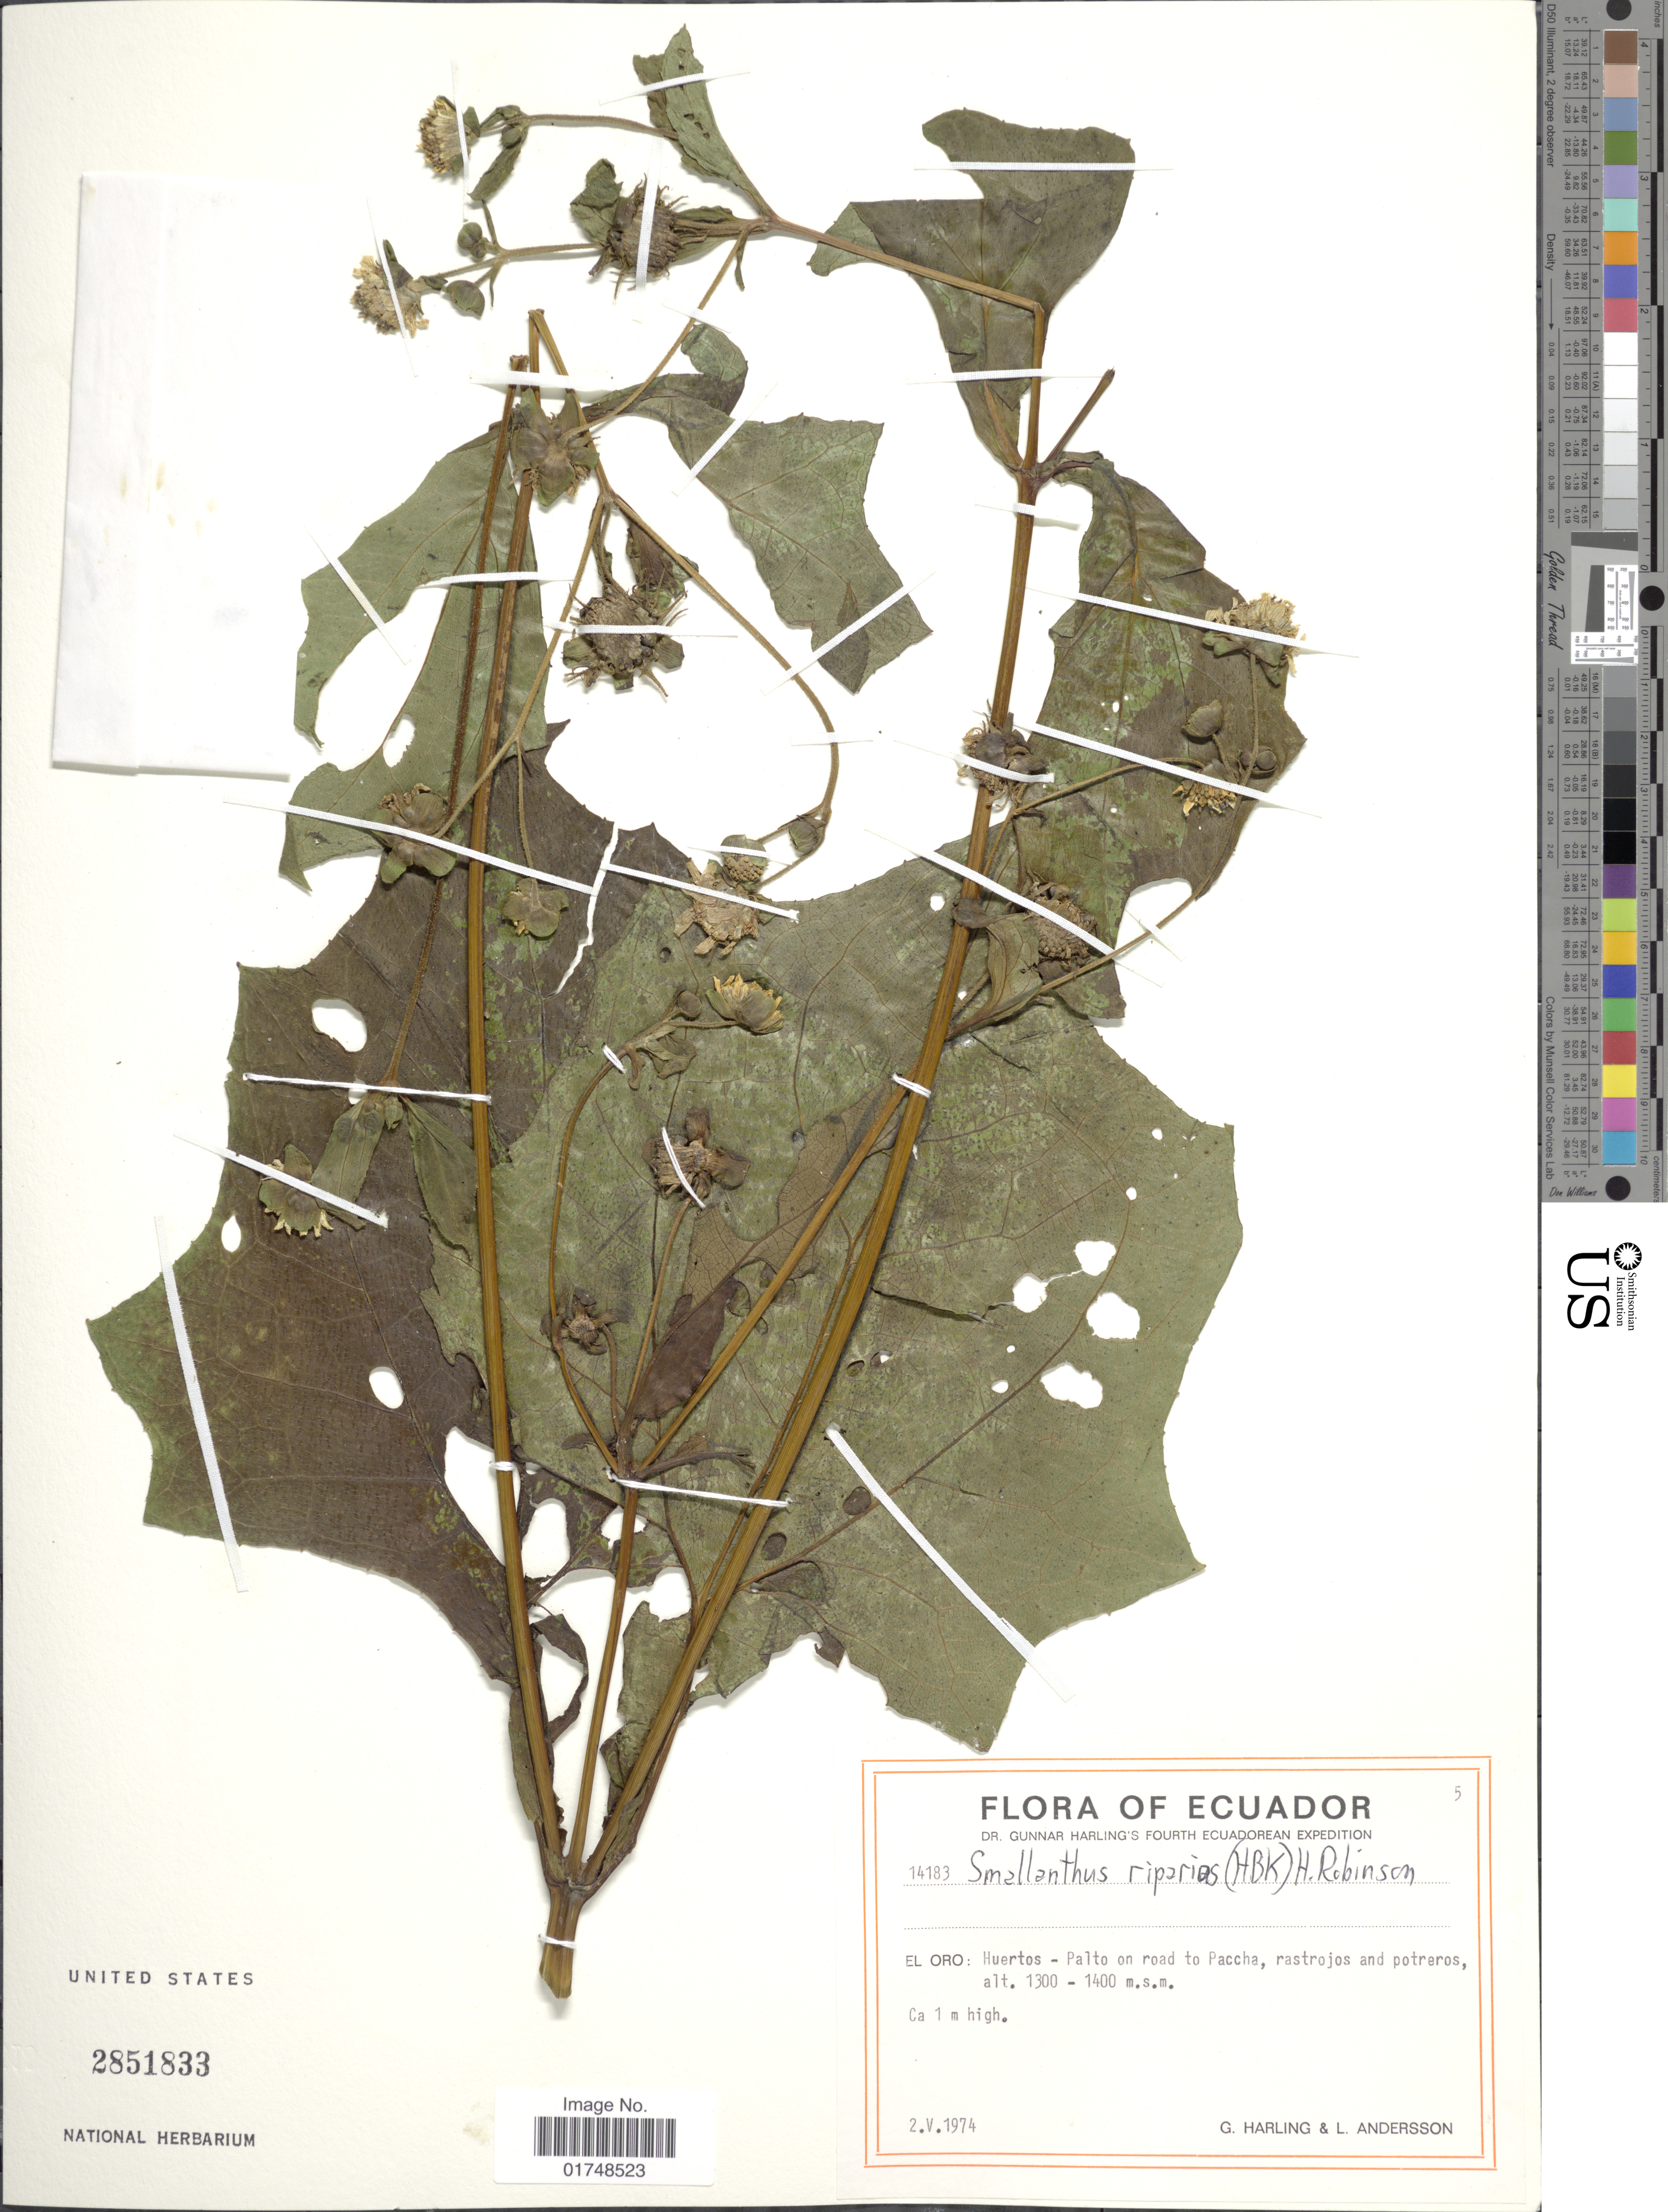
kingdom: Plantae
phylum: Tracheophyta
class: Magnoliopsida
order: Asterales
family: Asteraceae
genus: Smallanthus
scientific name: Smallanthus riparius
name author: (Kunth) H. Rob.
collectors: G. Harling & L. Andersson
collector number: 14183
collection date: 1974-05-02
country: Ecuador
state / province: El Oro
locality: El Oro: huertos-Palto on road to Paccha, rastrojos and portreros,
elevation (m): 1300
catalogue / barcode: US 2851833